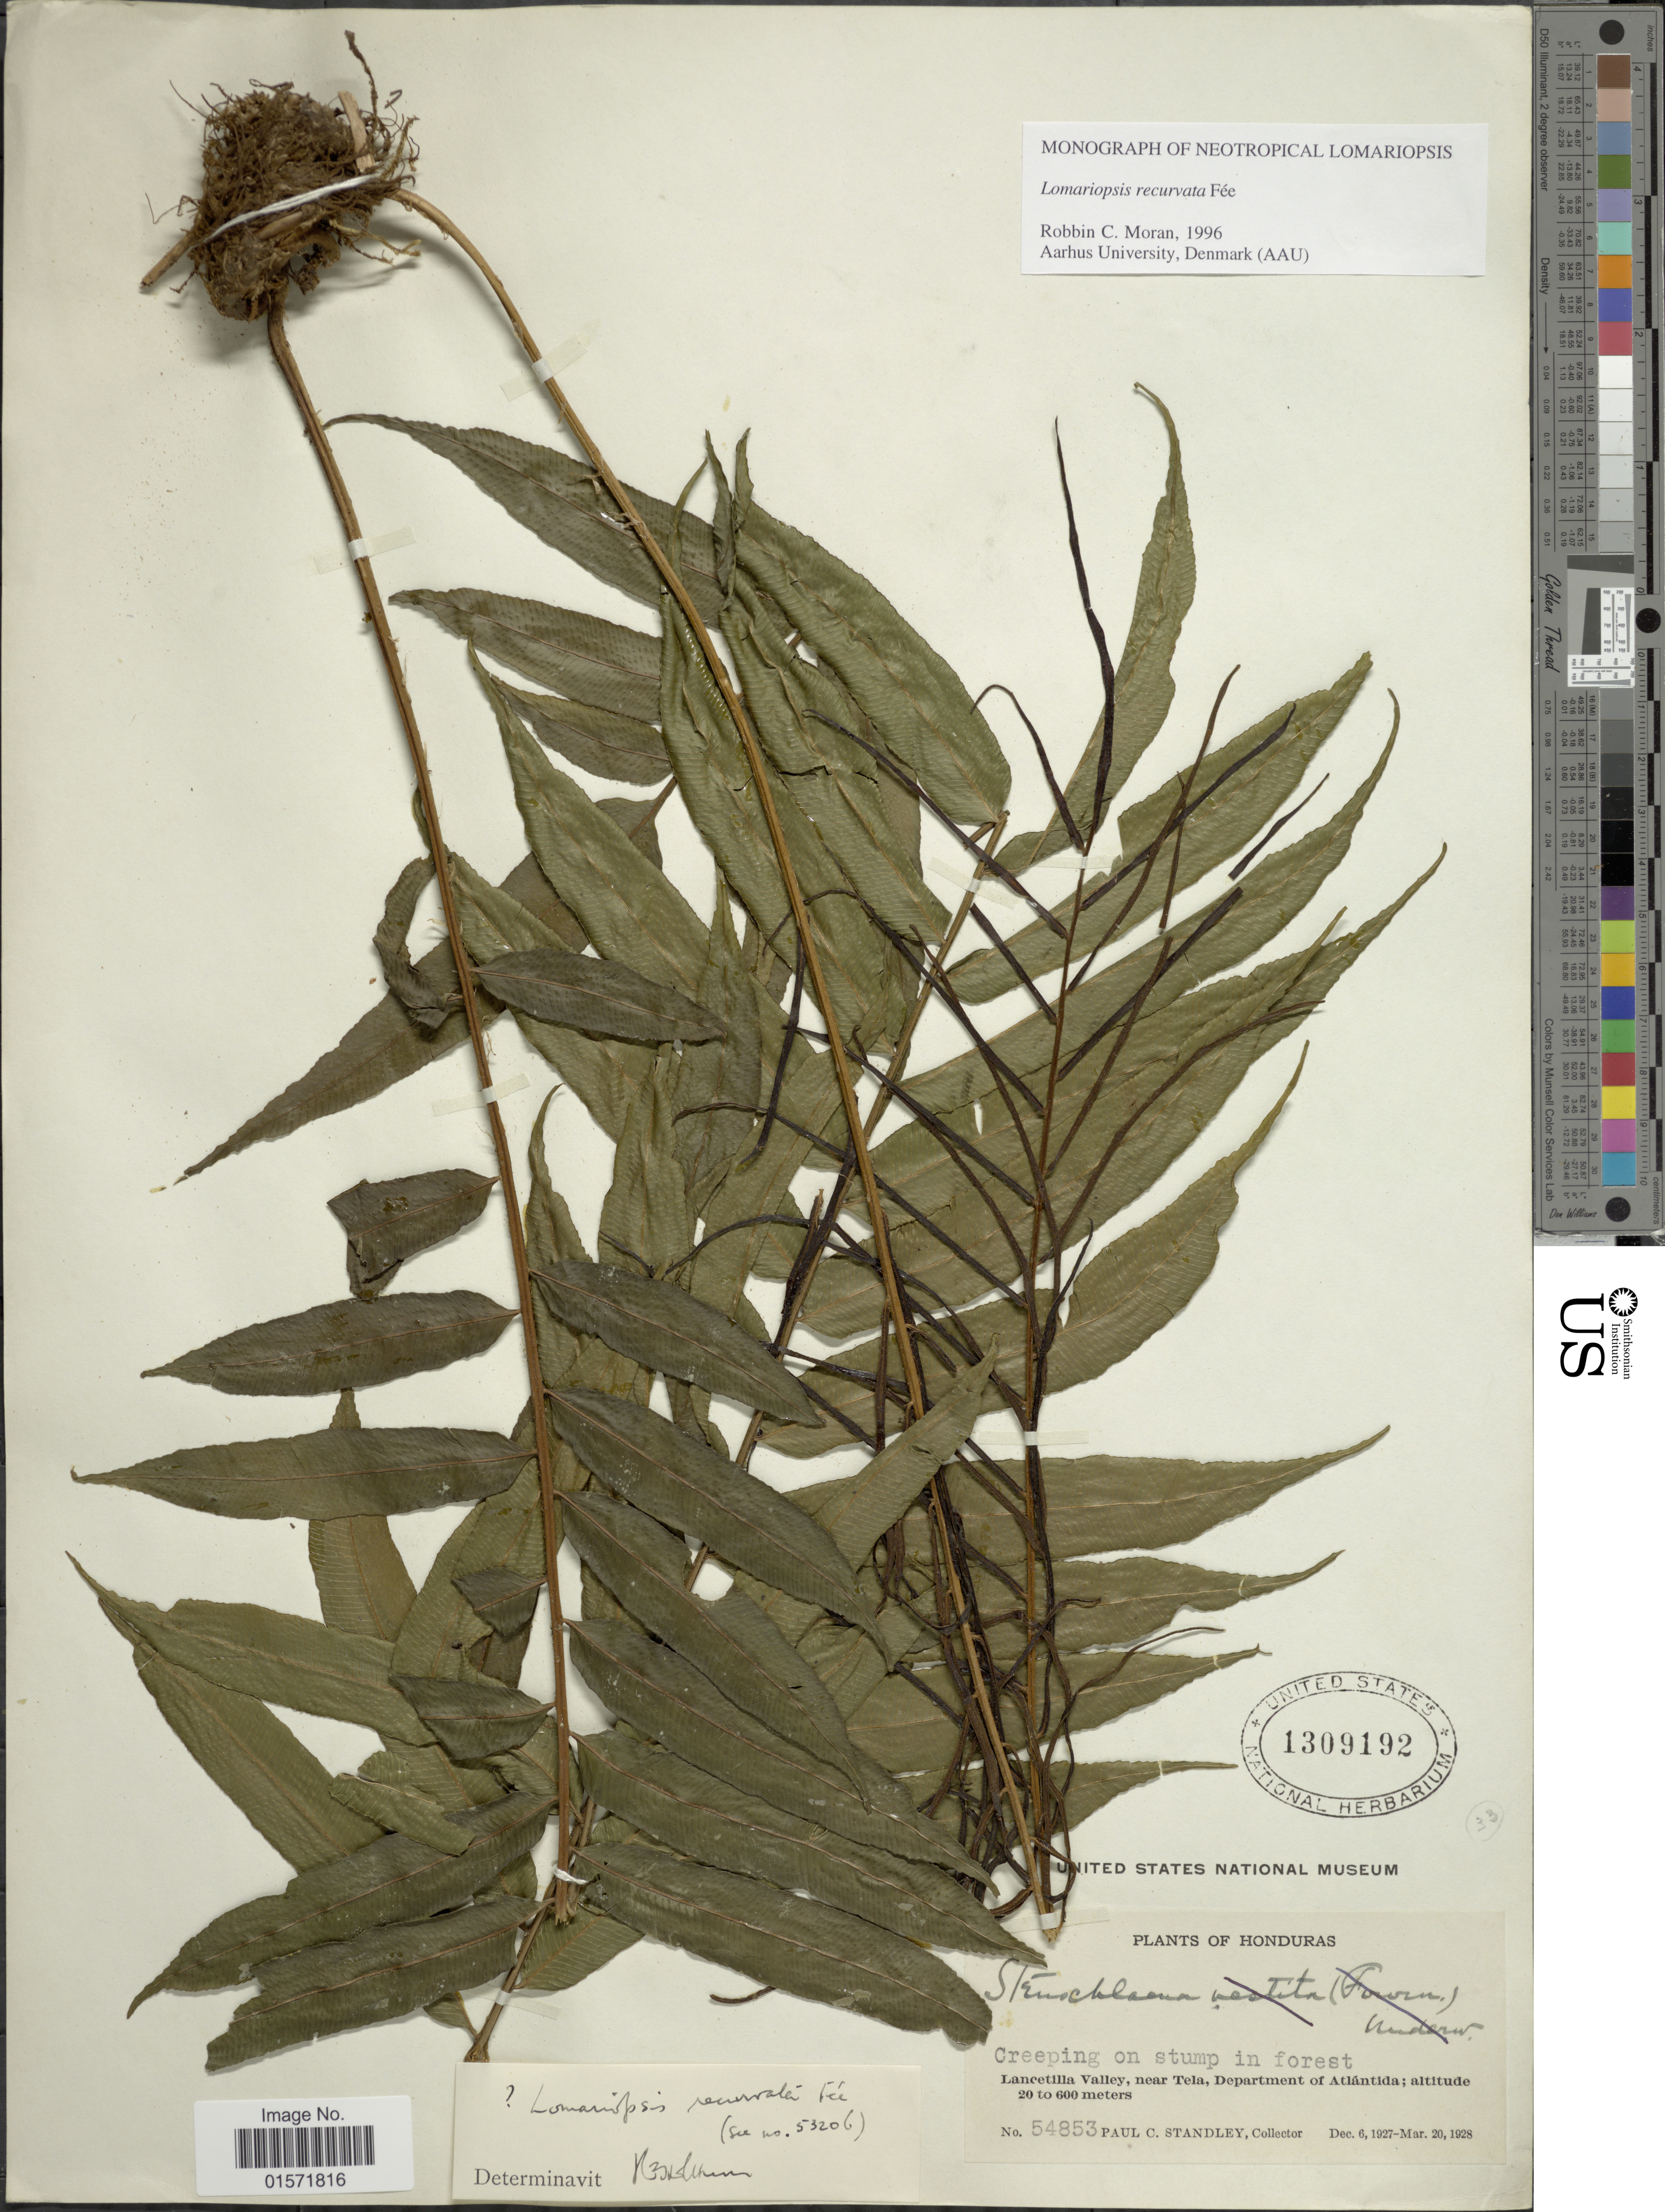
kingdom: Plantae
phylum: Tracheophyta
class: Polypodiopsida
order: Polypodiales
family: Lomariopsidaceae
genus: Lomariopsis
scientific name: Lomariopsis recurvata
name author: Fée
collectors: P. C. Standley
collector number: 54853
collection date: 1927-12-06/1928-03-20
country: Honduras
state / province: Atlántida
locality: Lancetilla Valley, near Tela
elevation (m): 20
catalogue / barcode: US 1309192